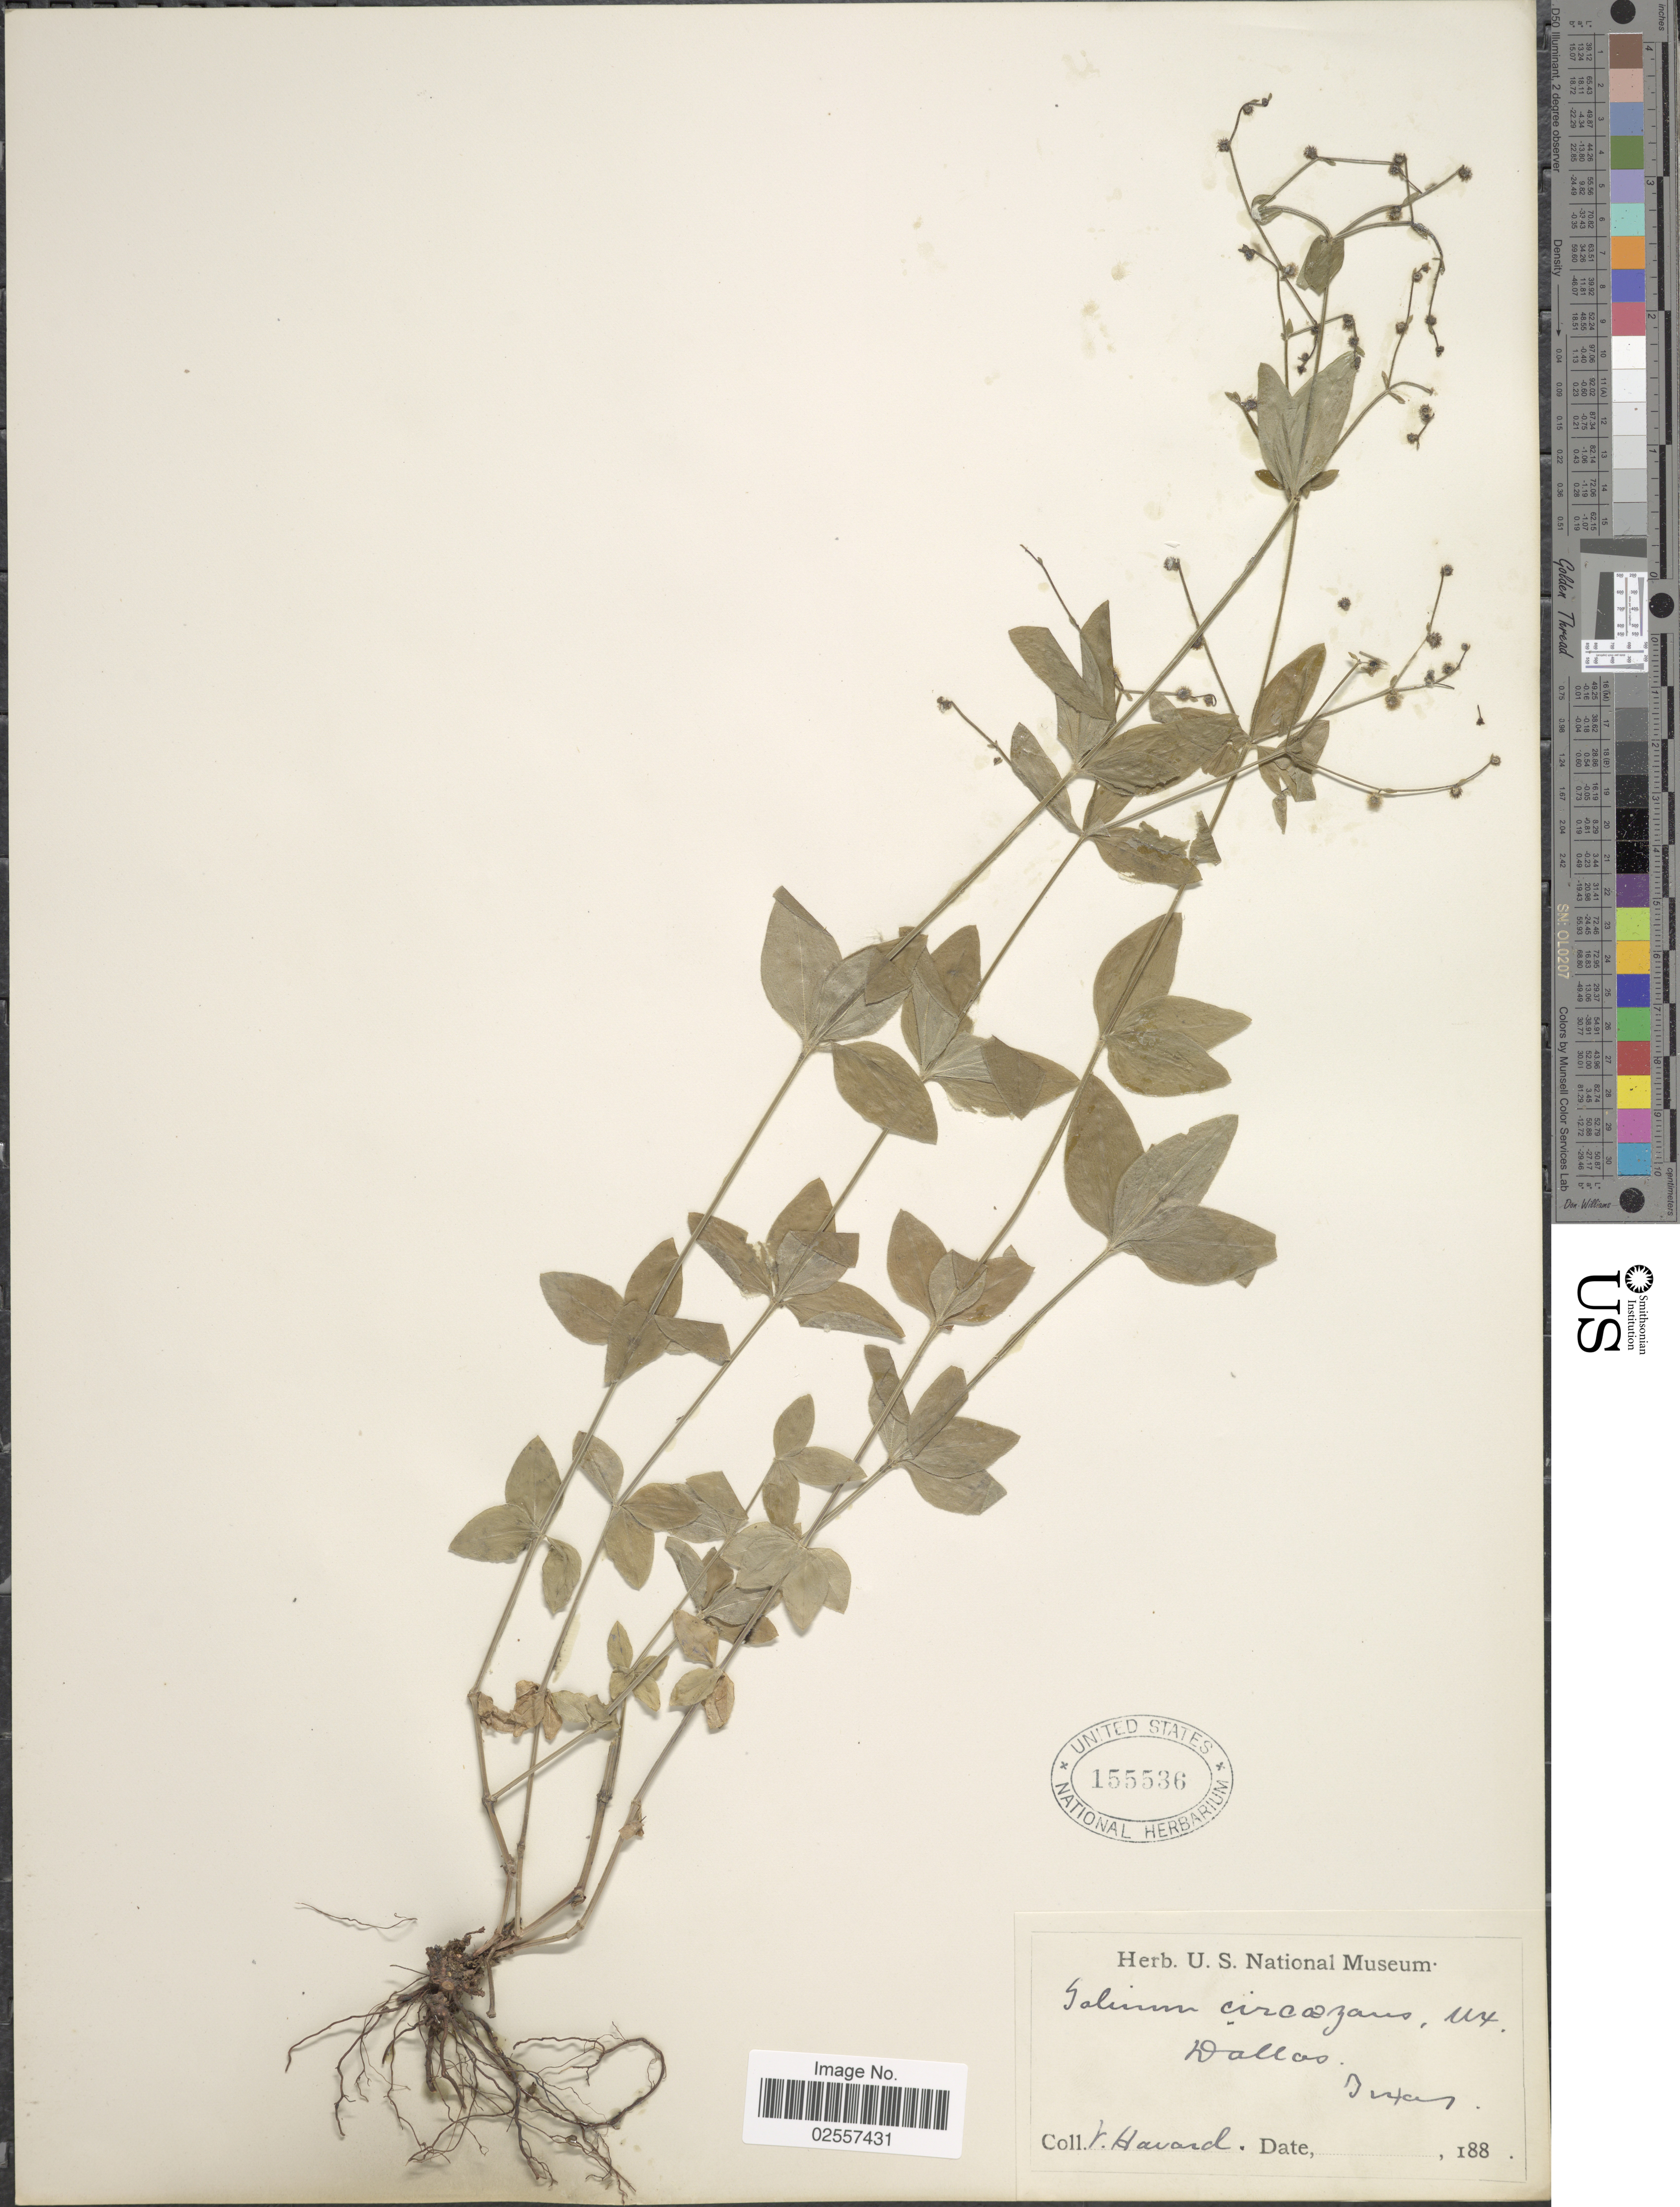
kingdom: Plantae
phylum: Tracheophyta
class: Magnoliopsida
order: Gentianales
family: Rubiaceae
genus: Galium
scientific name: Galium circaezans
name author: Michx.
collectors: V. Havard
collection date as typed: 188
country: United States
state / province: Texas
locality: Dallas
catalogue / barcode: US 155536